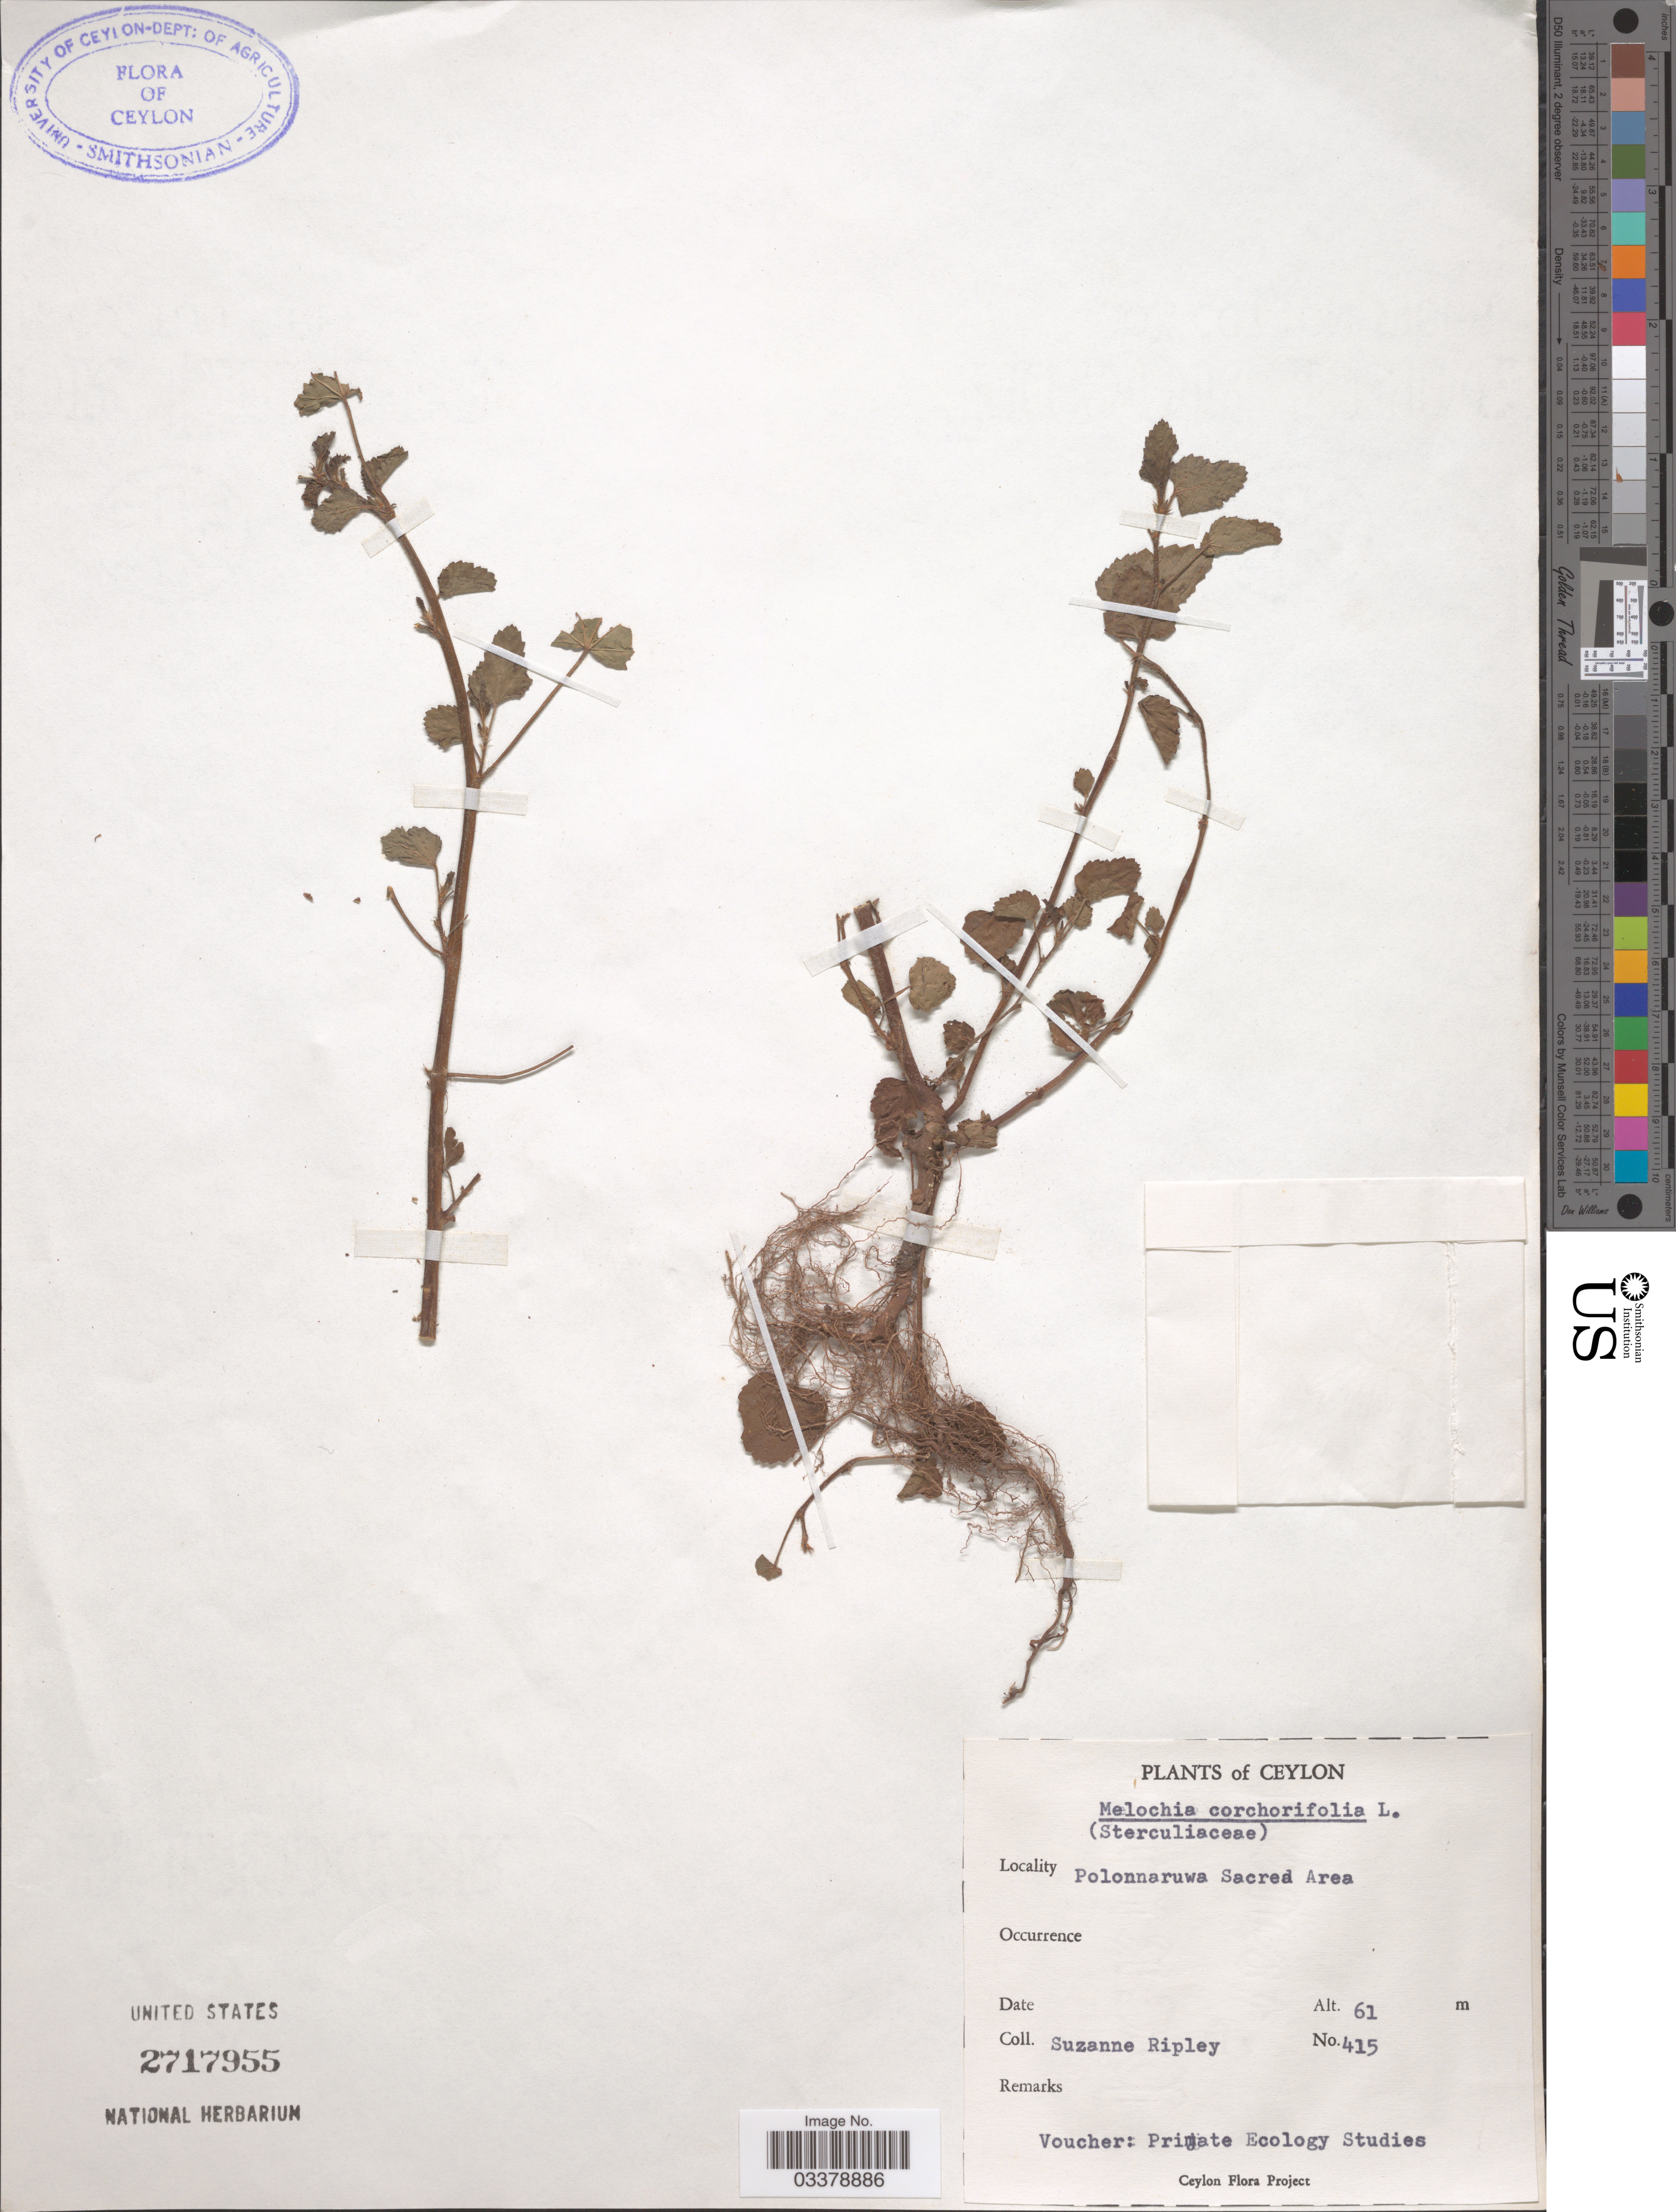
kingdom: Plantae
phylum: Tracheophyta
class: Magnoliopsida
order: Malvales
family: Malvaceae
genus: Melochia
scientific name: Melochia corchorifolia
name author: L.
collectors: S. Ripley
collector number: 415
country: Sri Lanka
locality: Ceylon, Polonnaruwa Sacred Area.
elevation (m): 61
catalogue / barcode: US 2717955